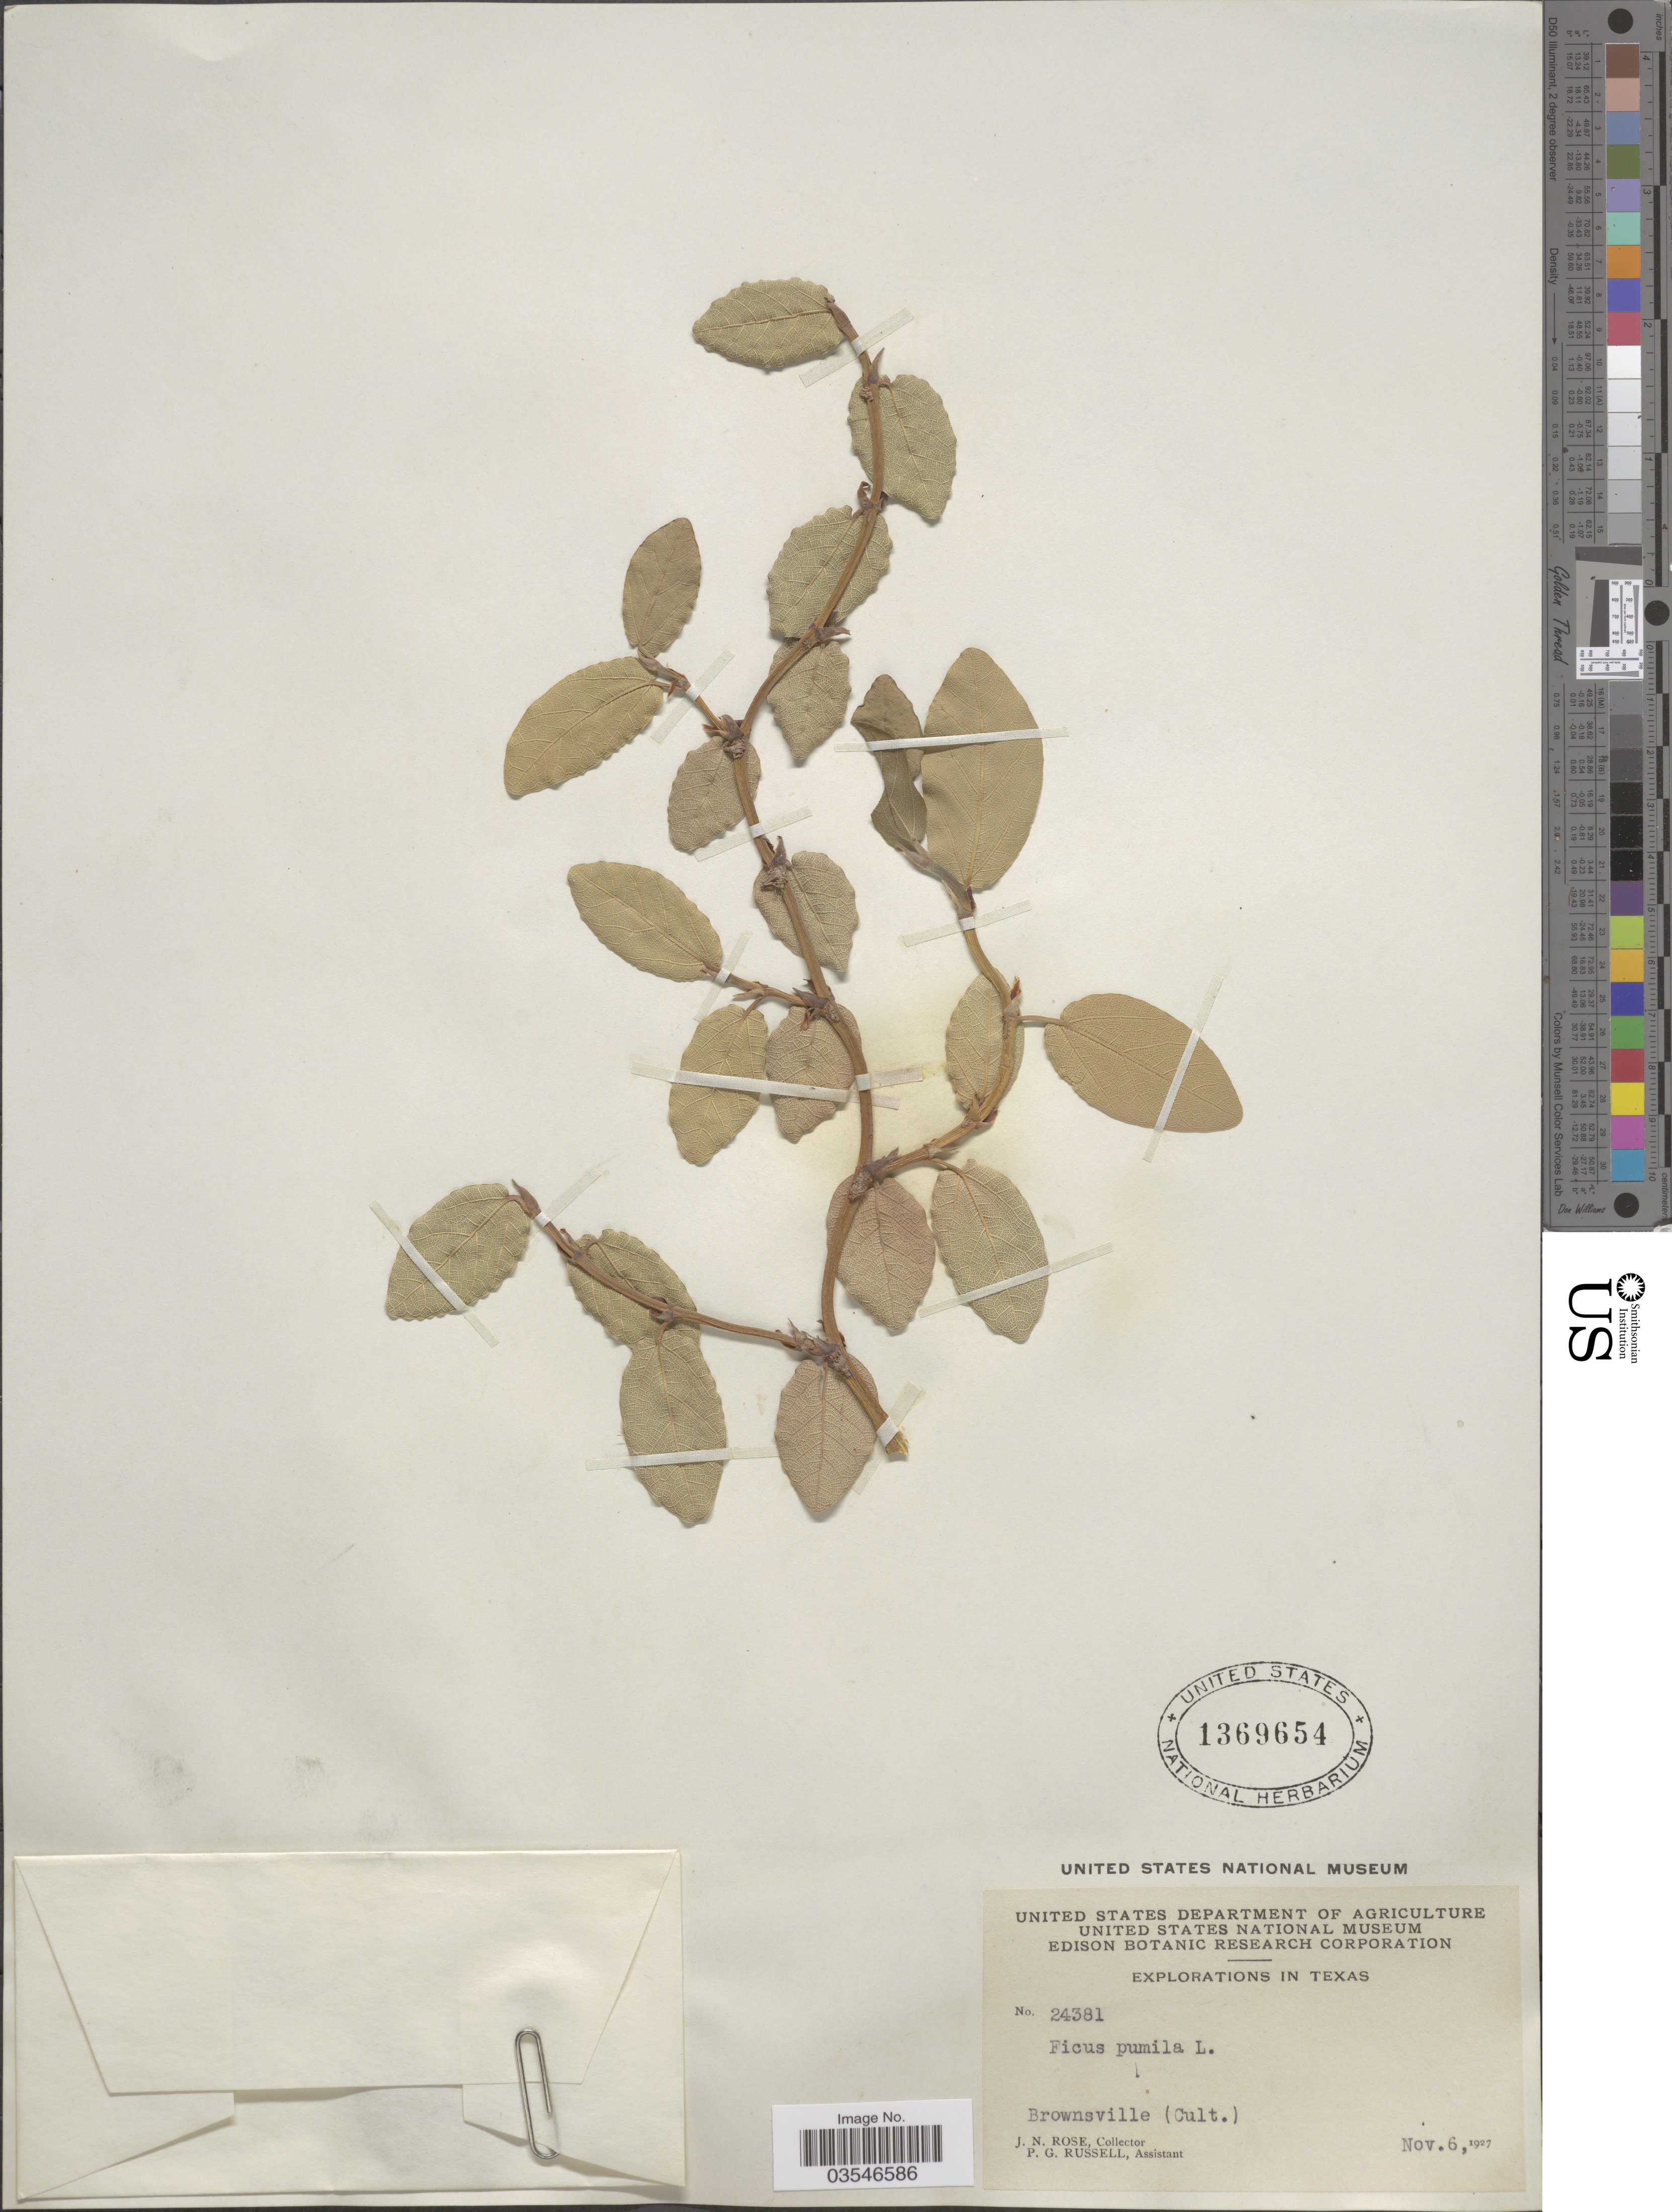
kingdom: Plantae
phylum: Tracheophyta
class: Magnoliopsida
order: Rosales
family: Moraceae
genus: Ficus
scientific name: Ficus pumila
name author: L.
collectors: J. N. Rose & P. G. Russell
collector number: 24381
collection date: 1927-11-06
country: United States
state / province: Texas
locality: Brownsville.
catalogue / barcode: US 1369654